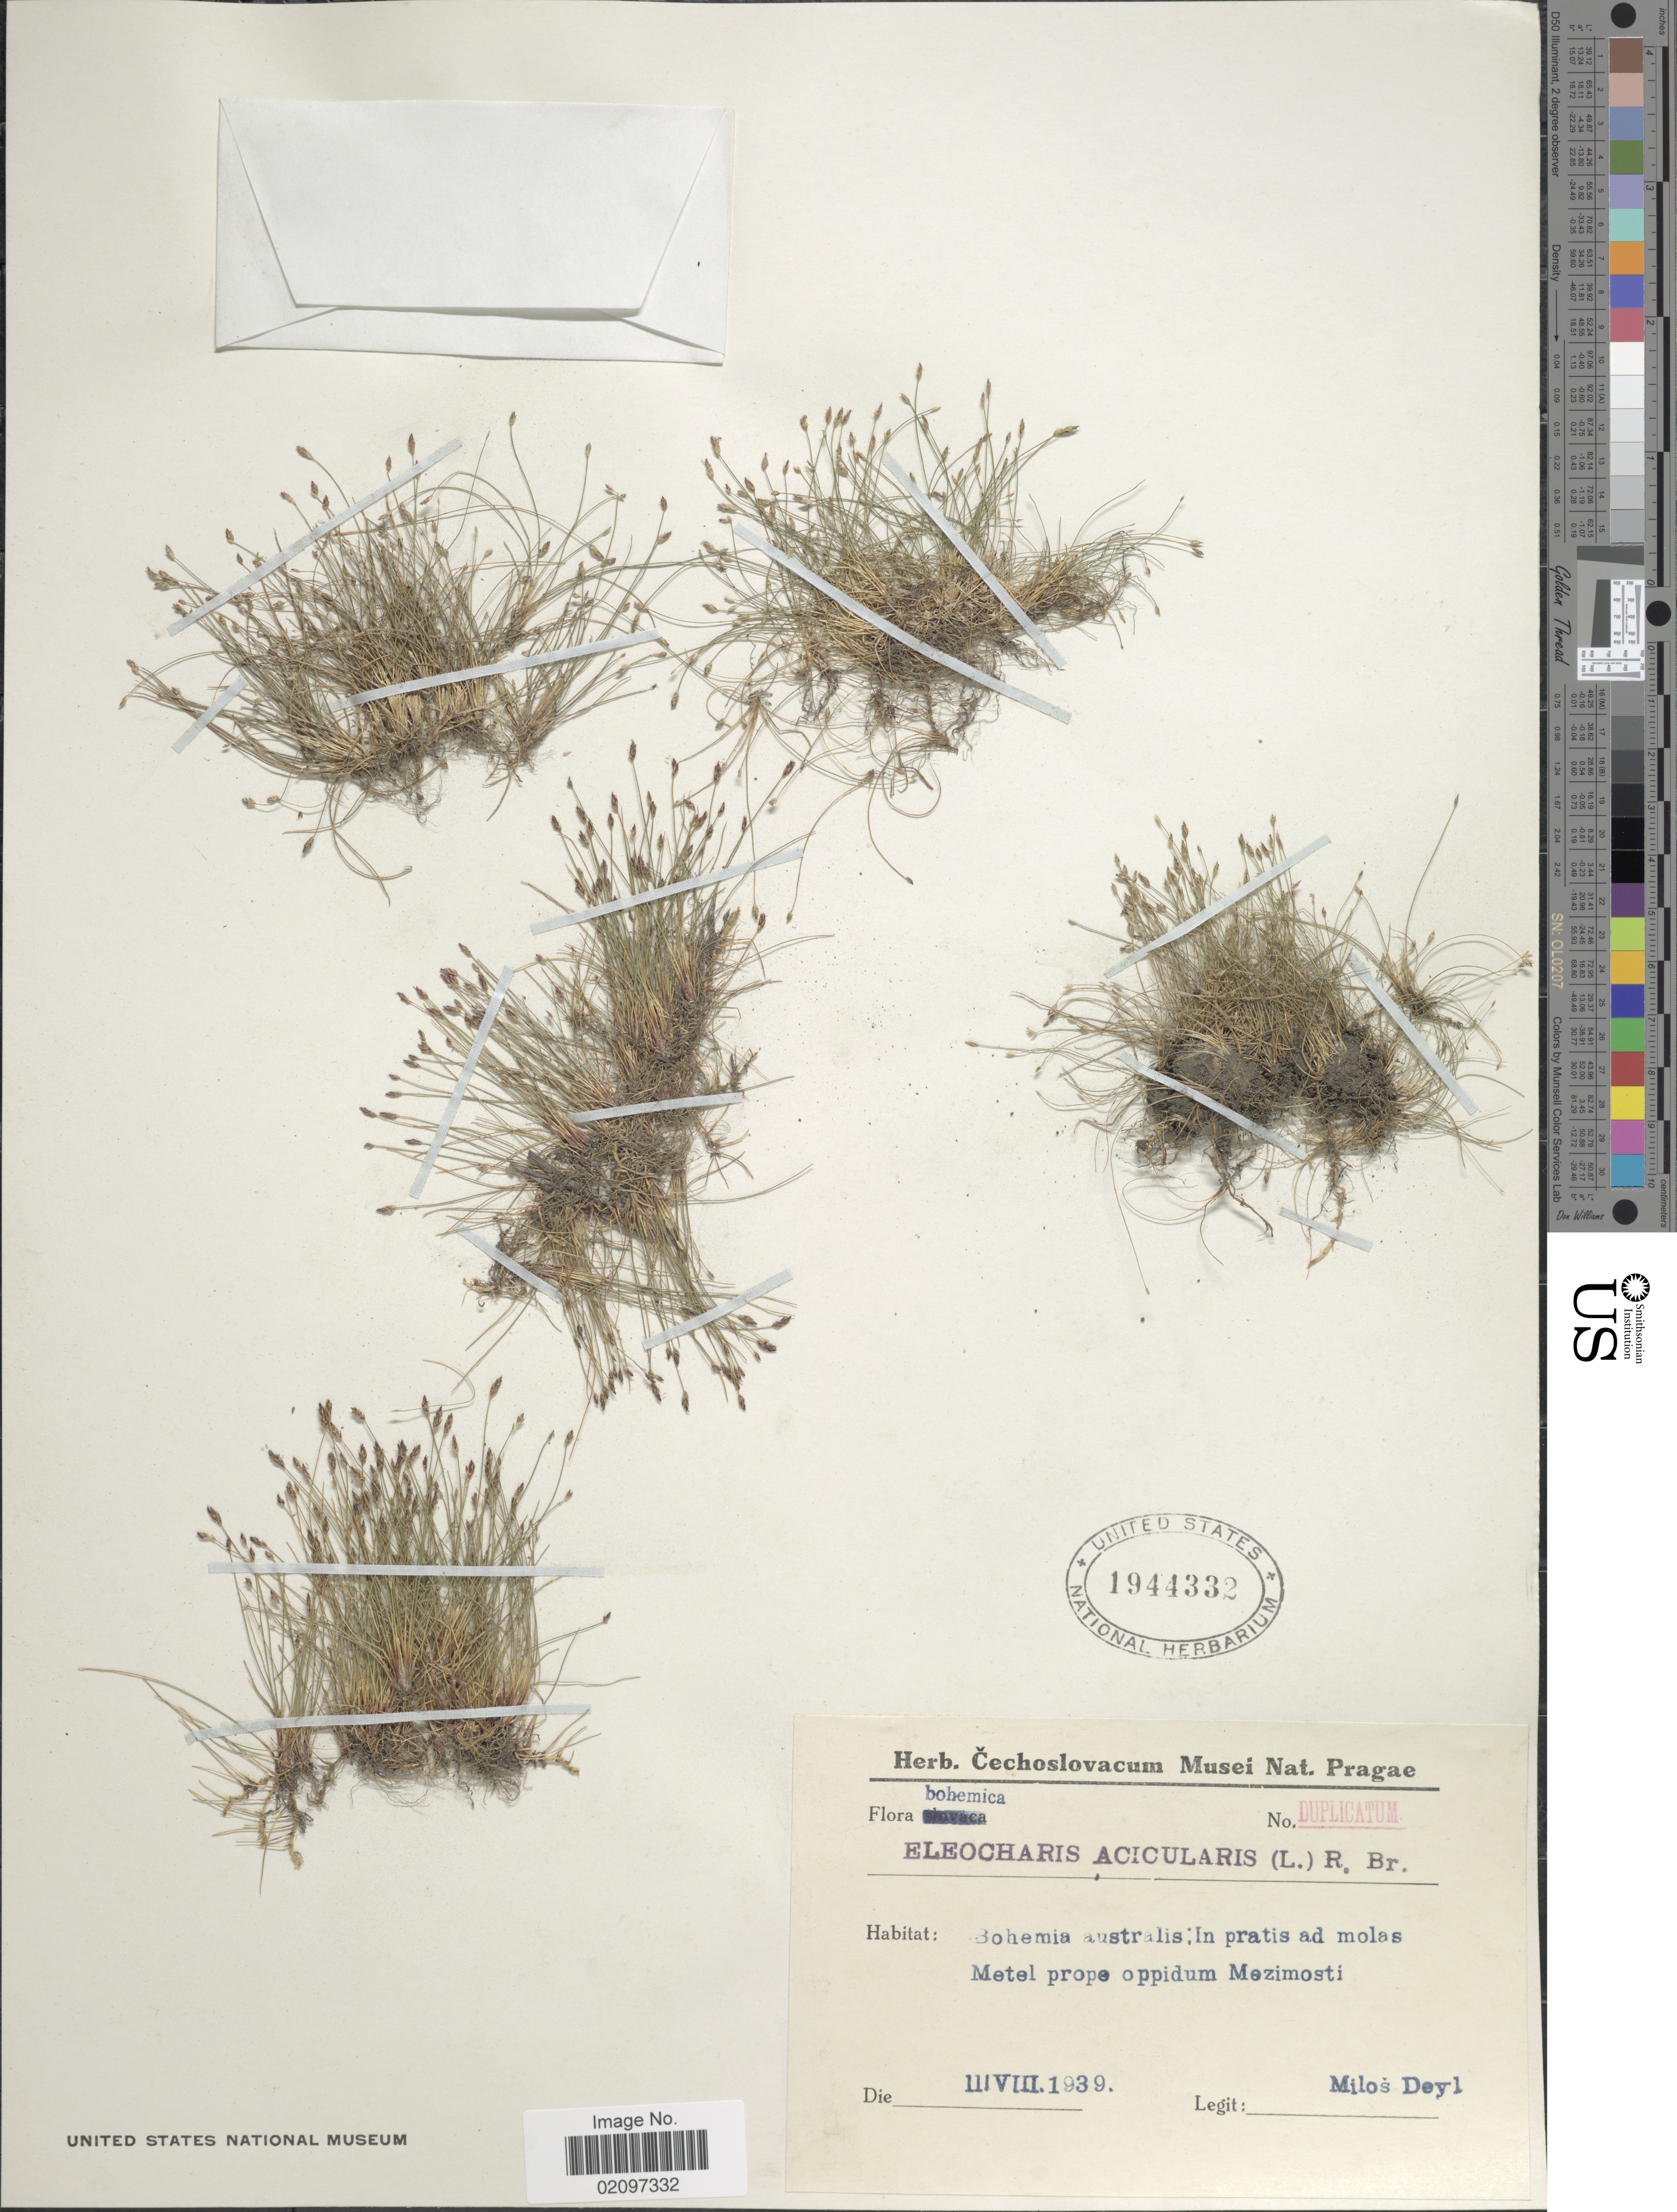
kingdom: Plantae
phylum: Tracheophyta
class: Liliopsida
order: Poales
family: Cyperaceae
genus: Eleocharis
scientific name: Eleocharis acicularis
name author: (L.) Roem. & Schult.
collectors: M. Deyl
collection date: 1939-08-11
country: Czechia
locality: Bohemia australis; In pratis ad molas Metel prope oppidium Mezimosti.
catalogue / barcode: US 1944332